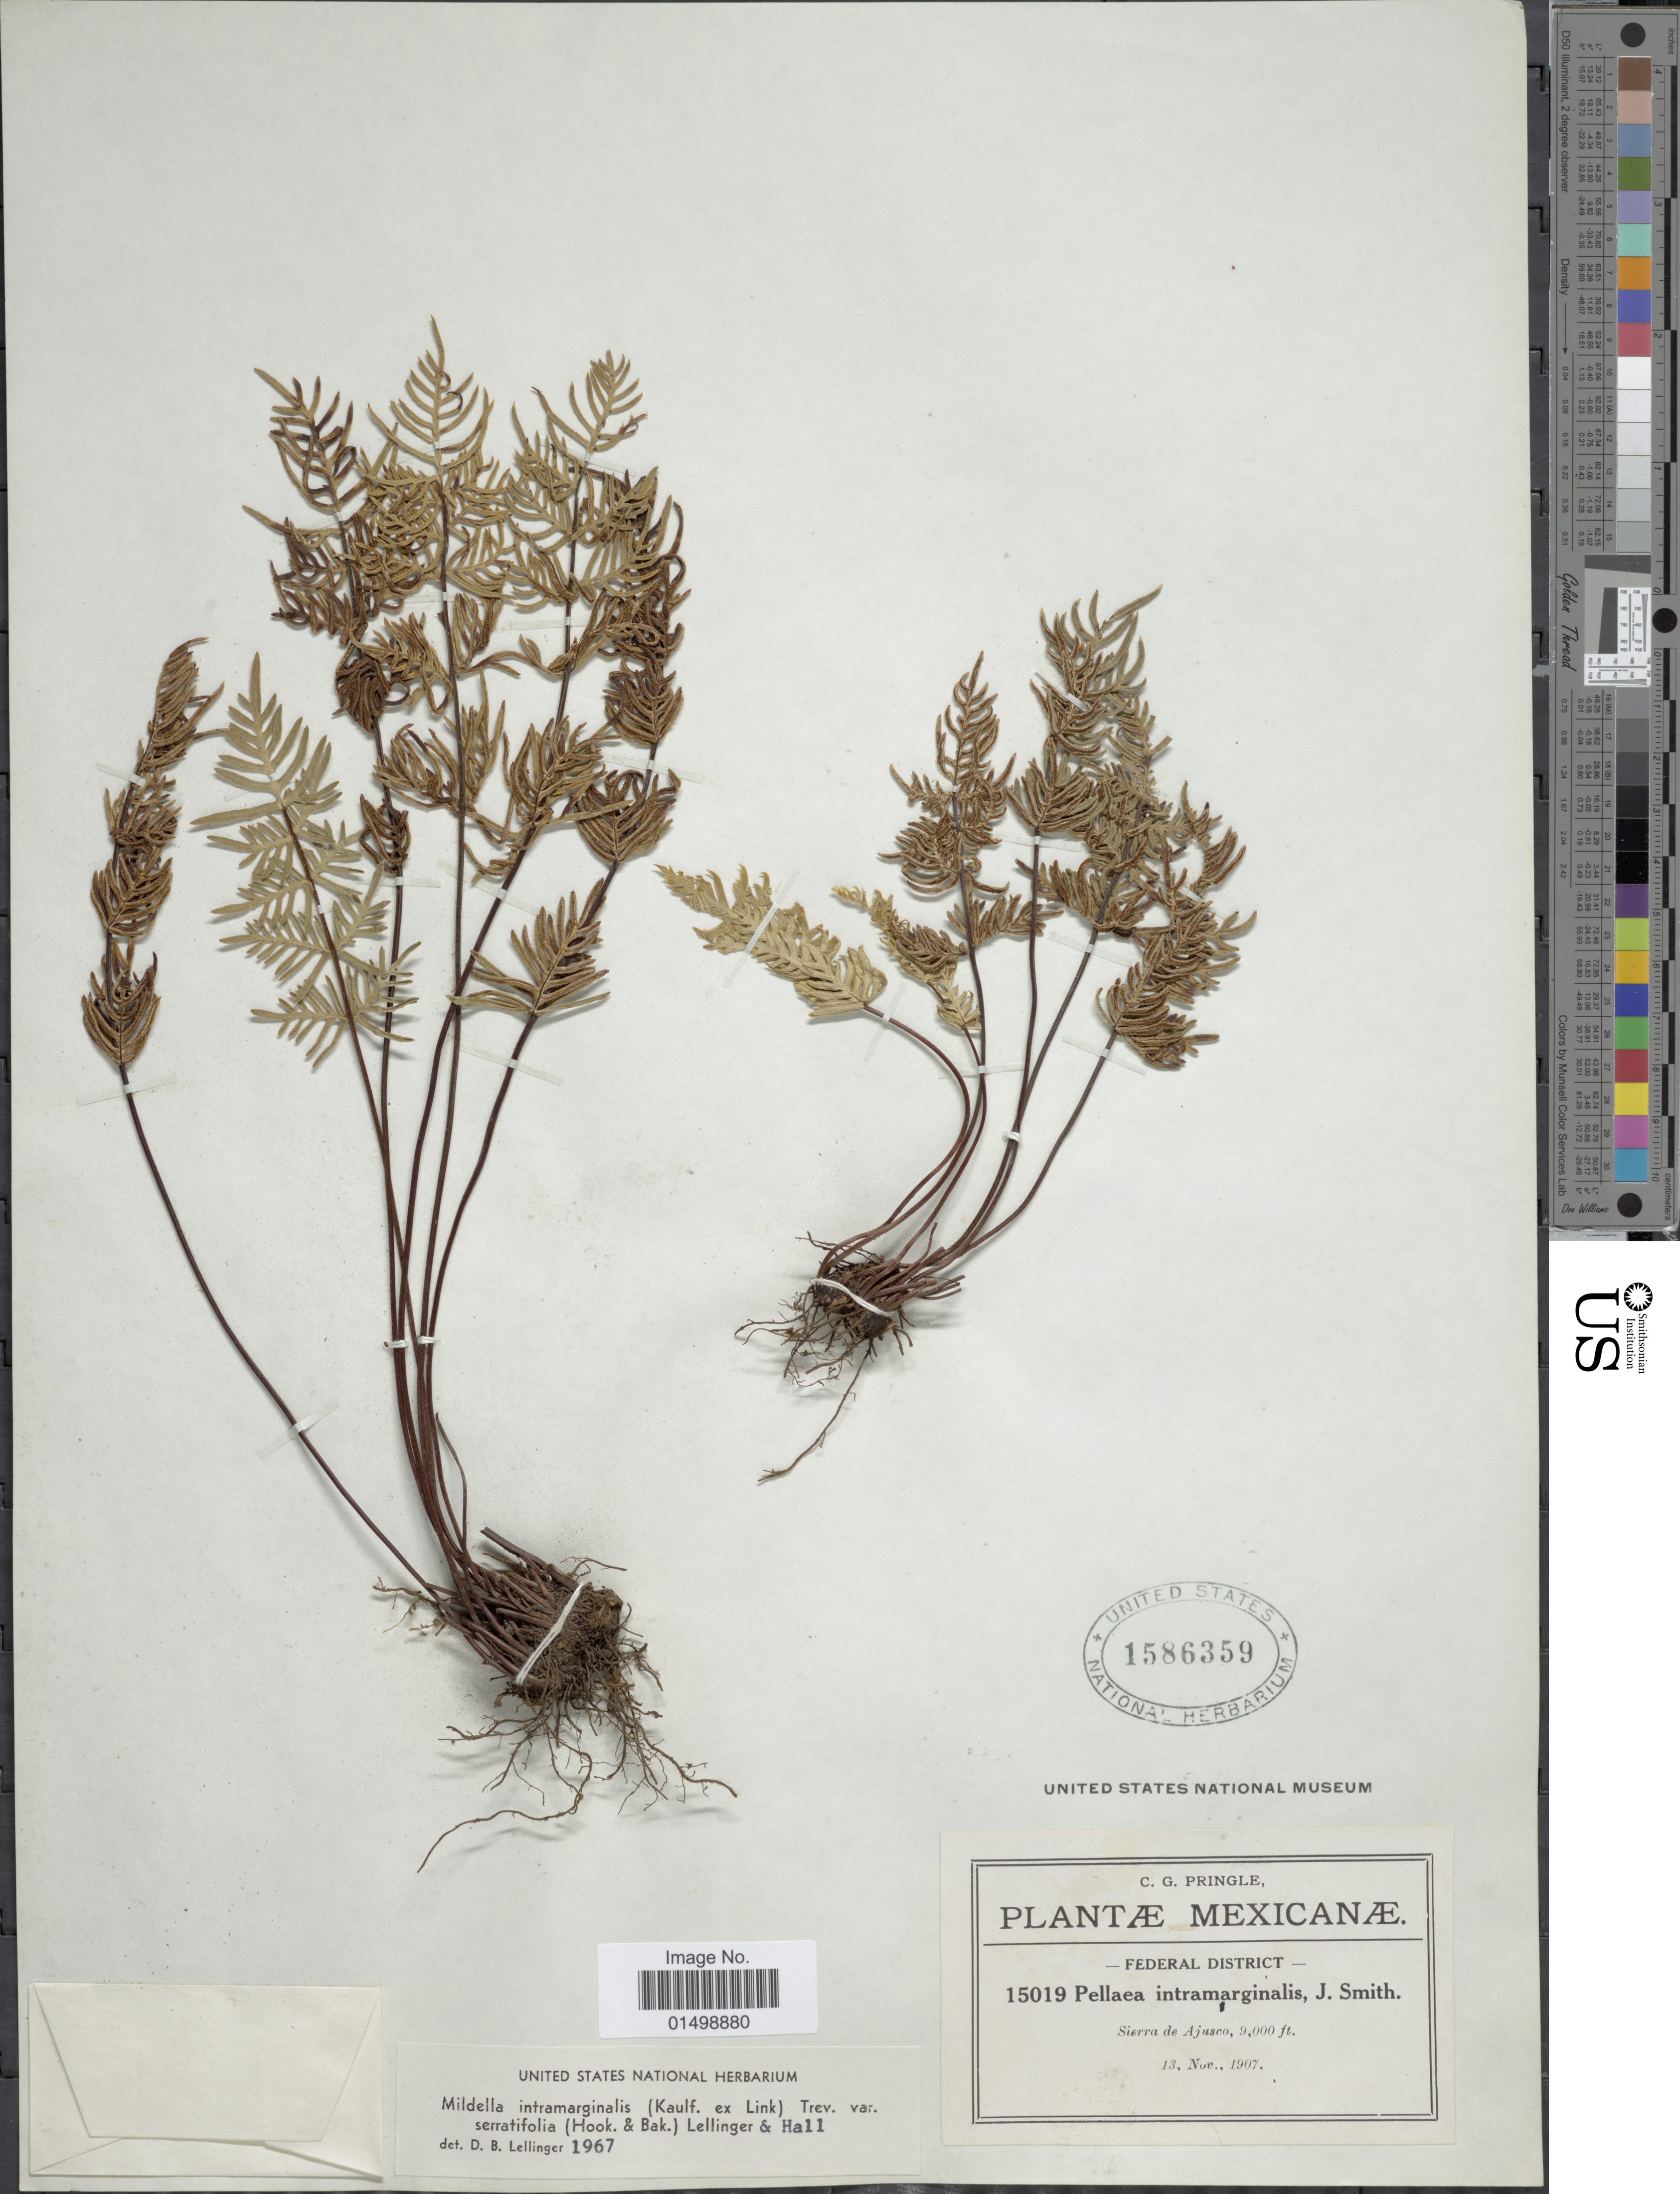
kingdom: Plantae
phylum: Tracheophyta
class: Polypodiopsida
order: Polypodiales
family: Pteridaceae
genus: Cheilanthes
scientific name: Cheilanthes intramarginalis var. serratifolia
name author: (Kaulf.) Hook.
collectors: C. G. Pringle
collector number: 15019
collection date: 1907-11-13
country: Mexico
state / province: Distrito Federal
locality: Sierra de Ajusco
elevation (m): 2743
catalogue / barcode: US 1586359